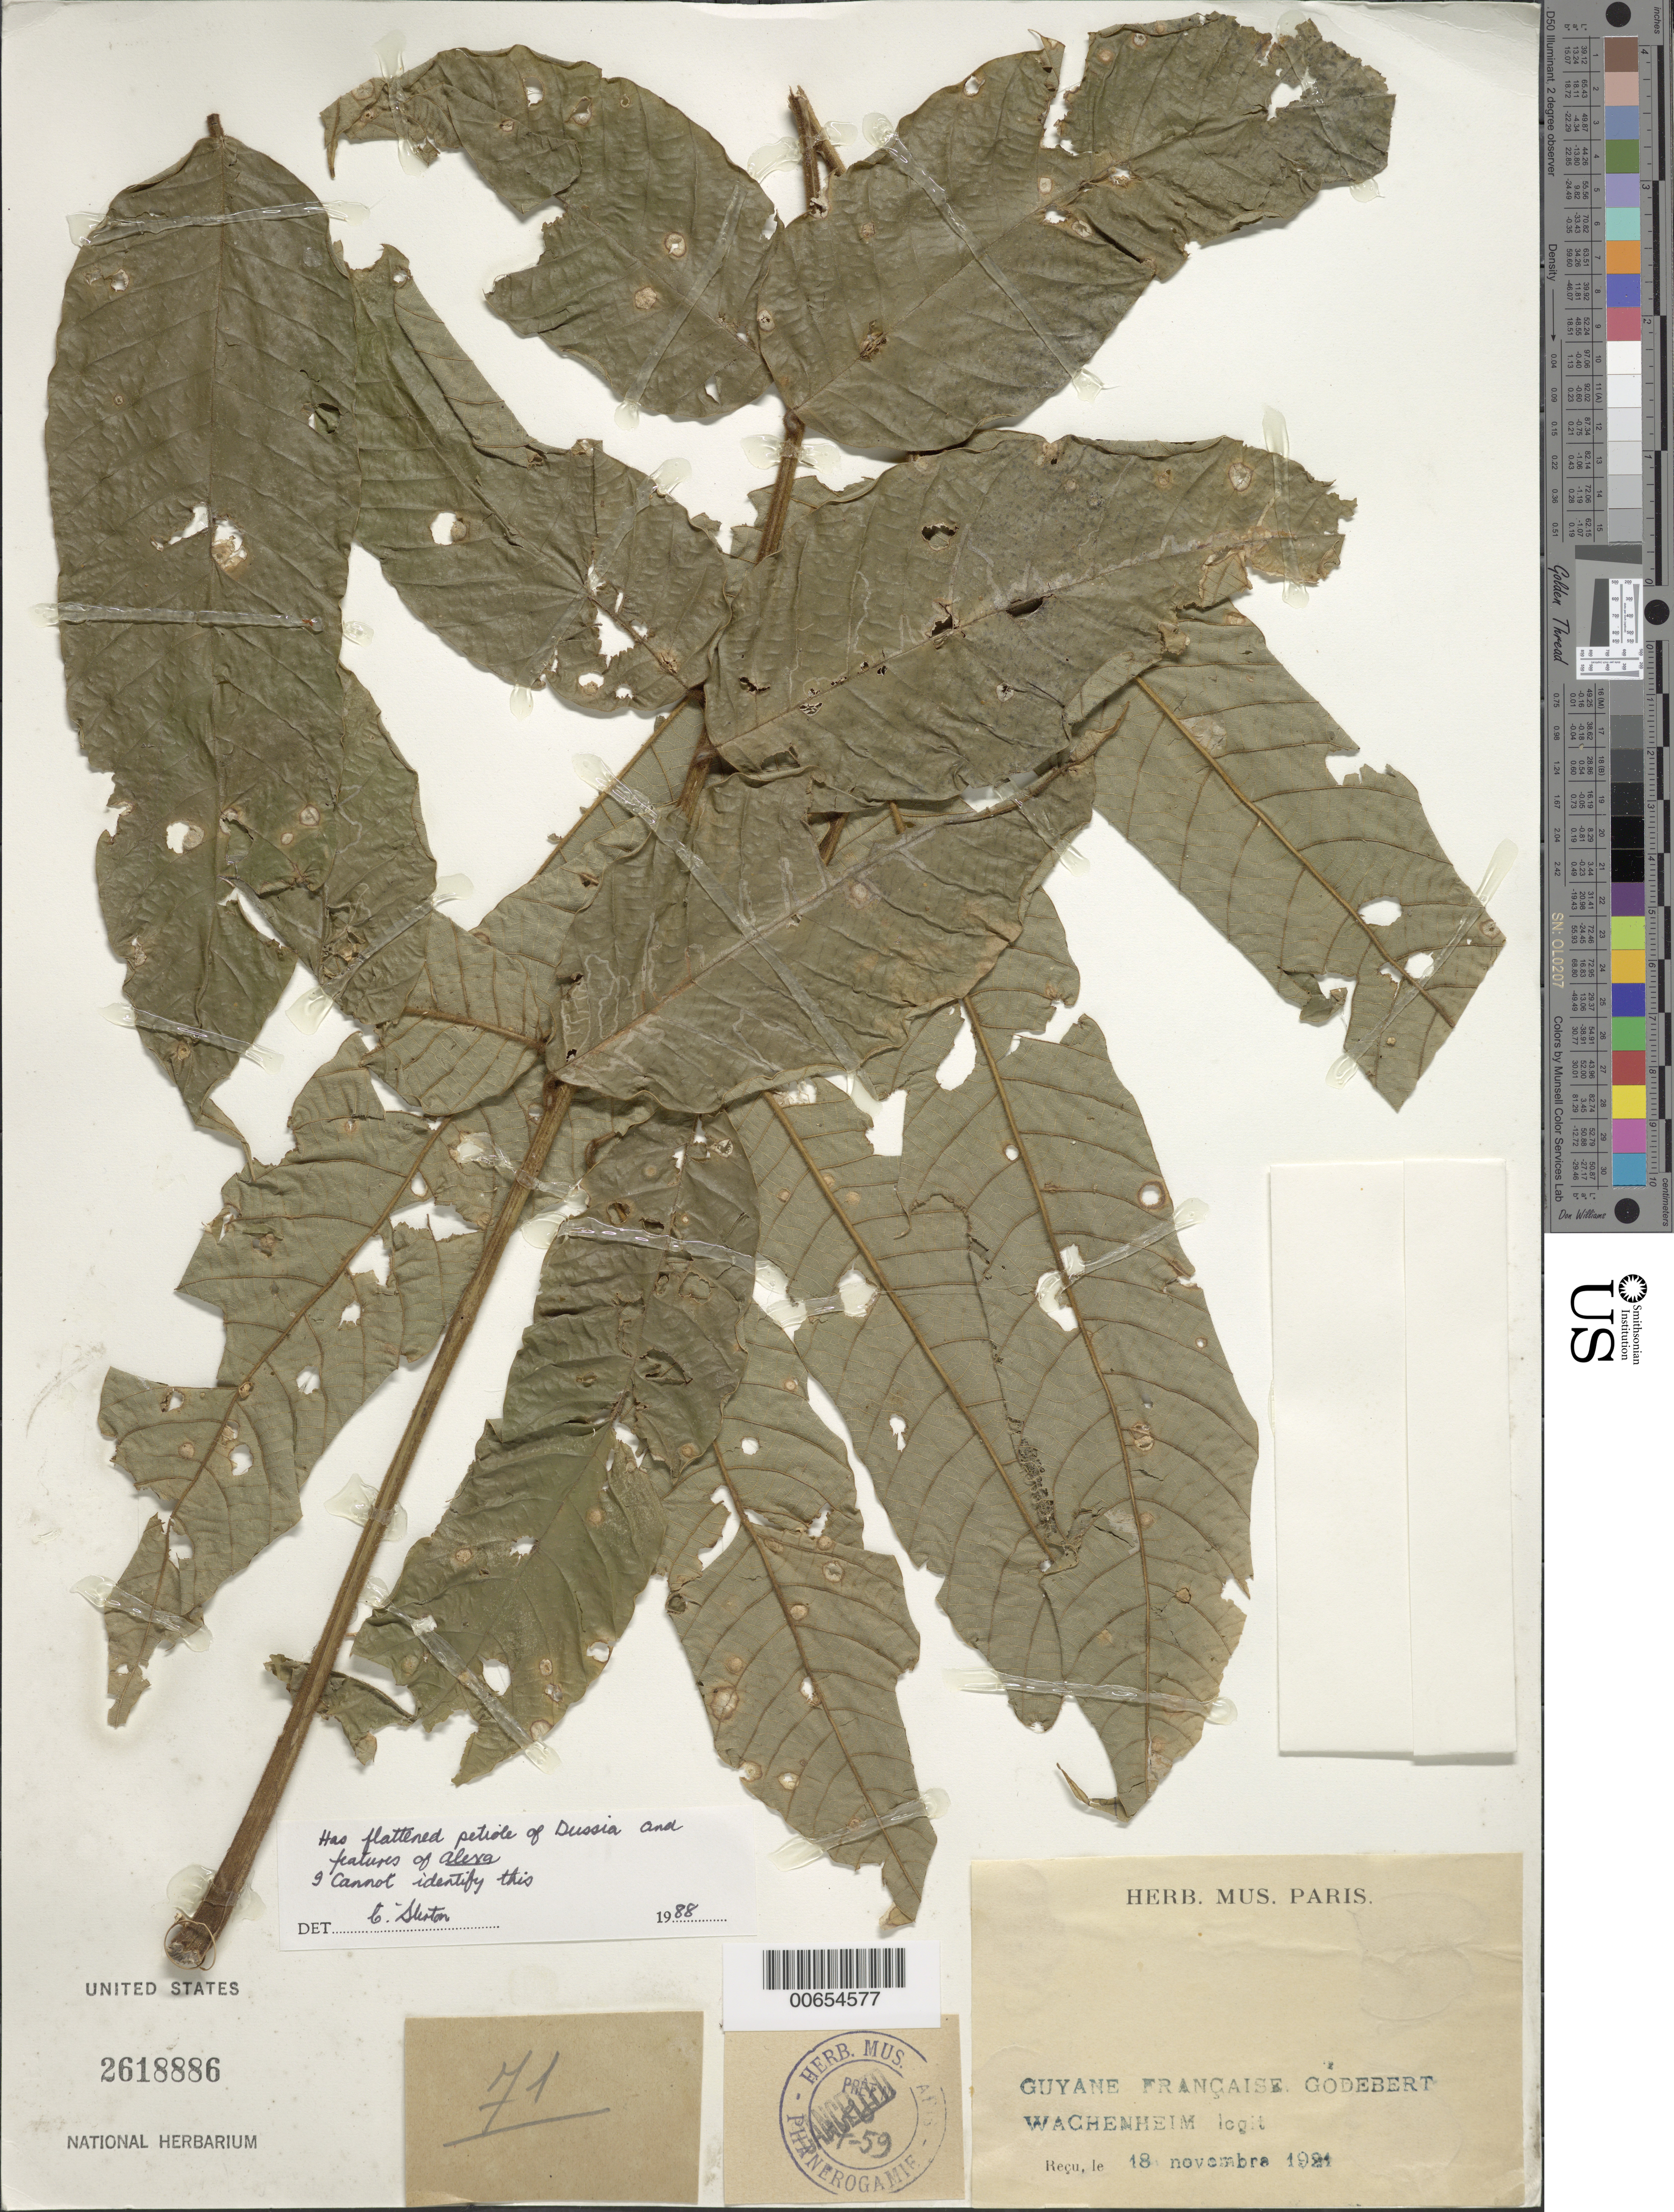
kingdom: Plantae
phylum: Tracheophyta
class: Magnoliopsida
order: Fabales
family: Fabaceae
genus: Dussia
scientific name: Dussia sp.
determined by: Trujillo, A. M.; Londoño-Echeverri, Y.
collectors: G. Wachenheim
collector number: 71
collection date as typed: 18-Nov-21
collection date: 1921-11-18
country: French Guiana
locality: Godebert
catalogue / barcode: US 2618886